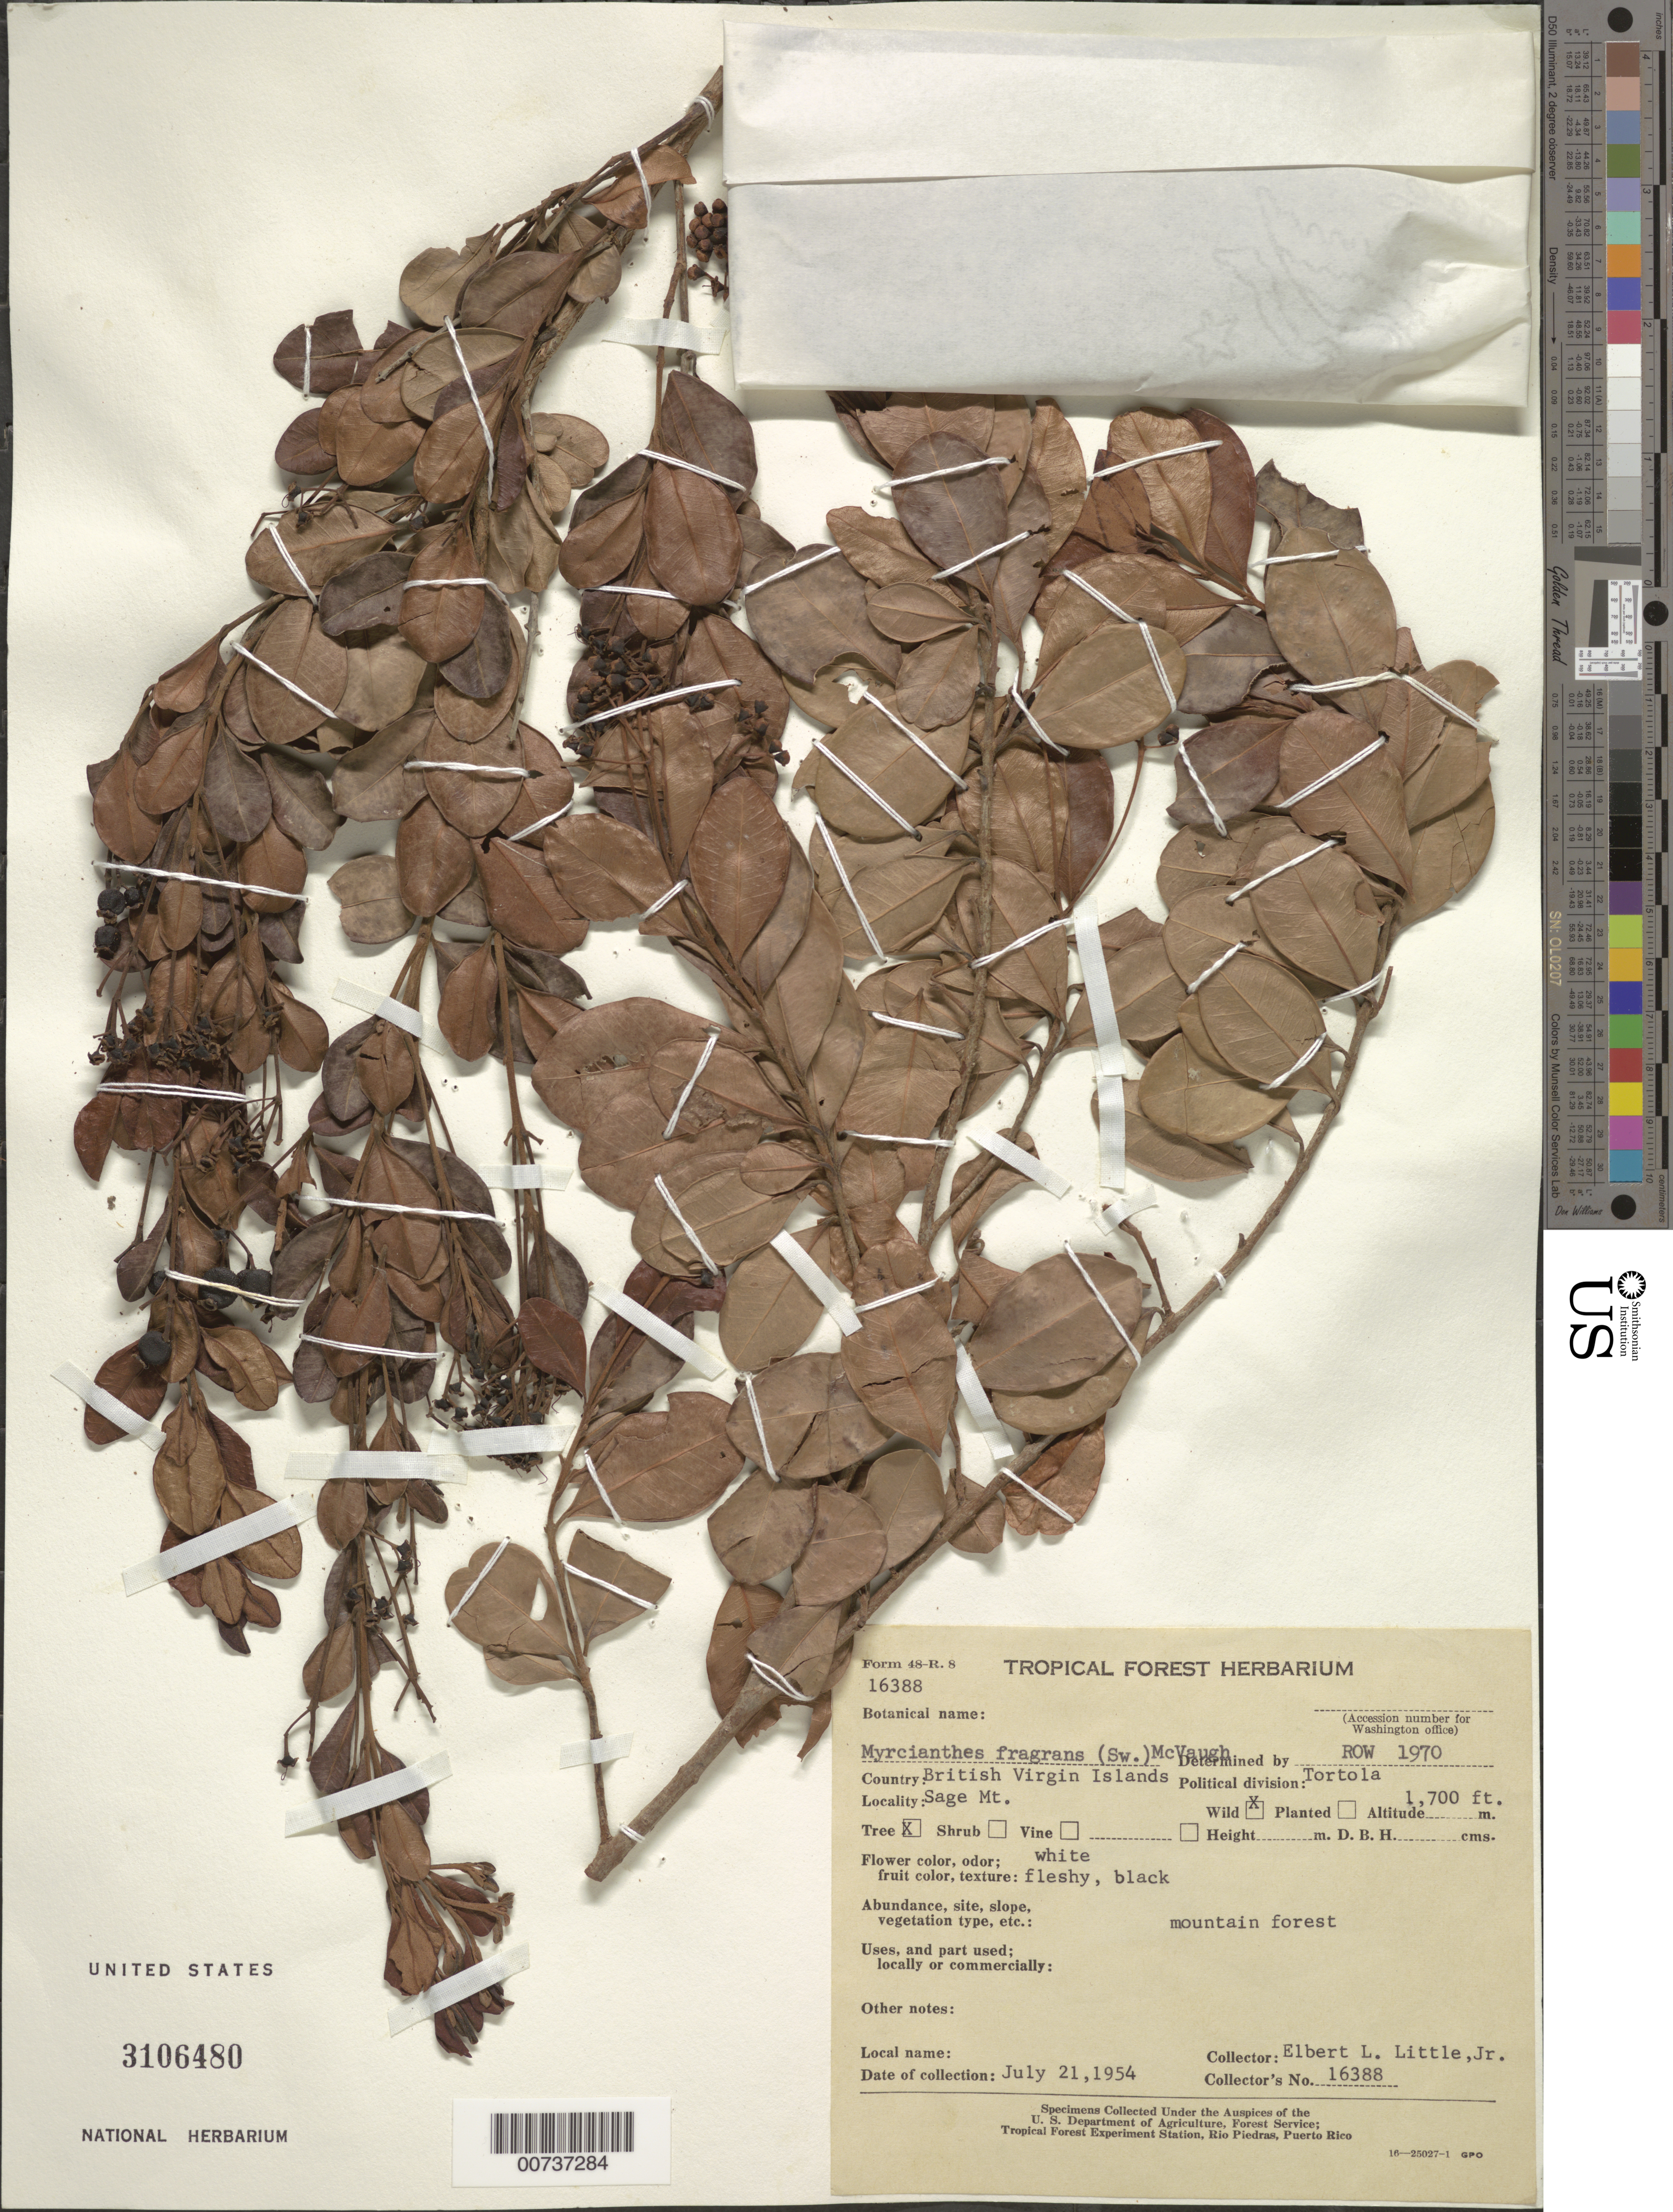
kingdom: Plantae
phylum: Tracheophyta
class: Magnoliopsida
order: Myrtales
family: Myrtaceae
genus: Myrcianthes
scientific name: Myrcianthes fragrans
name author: (Sw.) McVaugh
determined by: Woodbury, R. O.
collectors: E. L. Little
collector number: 16388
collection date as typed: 21 Jul 1954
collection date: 1954-07-21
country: British Virgin Islands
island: Tortola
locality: Sage Mountain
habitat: Mountain forest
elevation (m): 518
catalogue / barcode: US 3106480